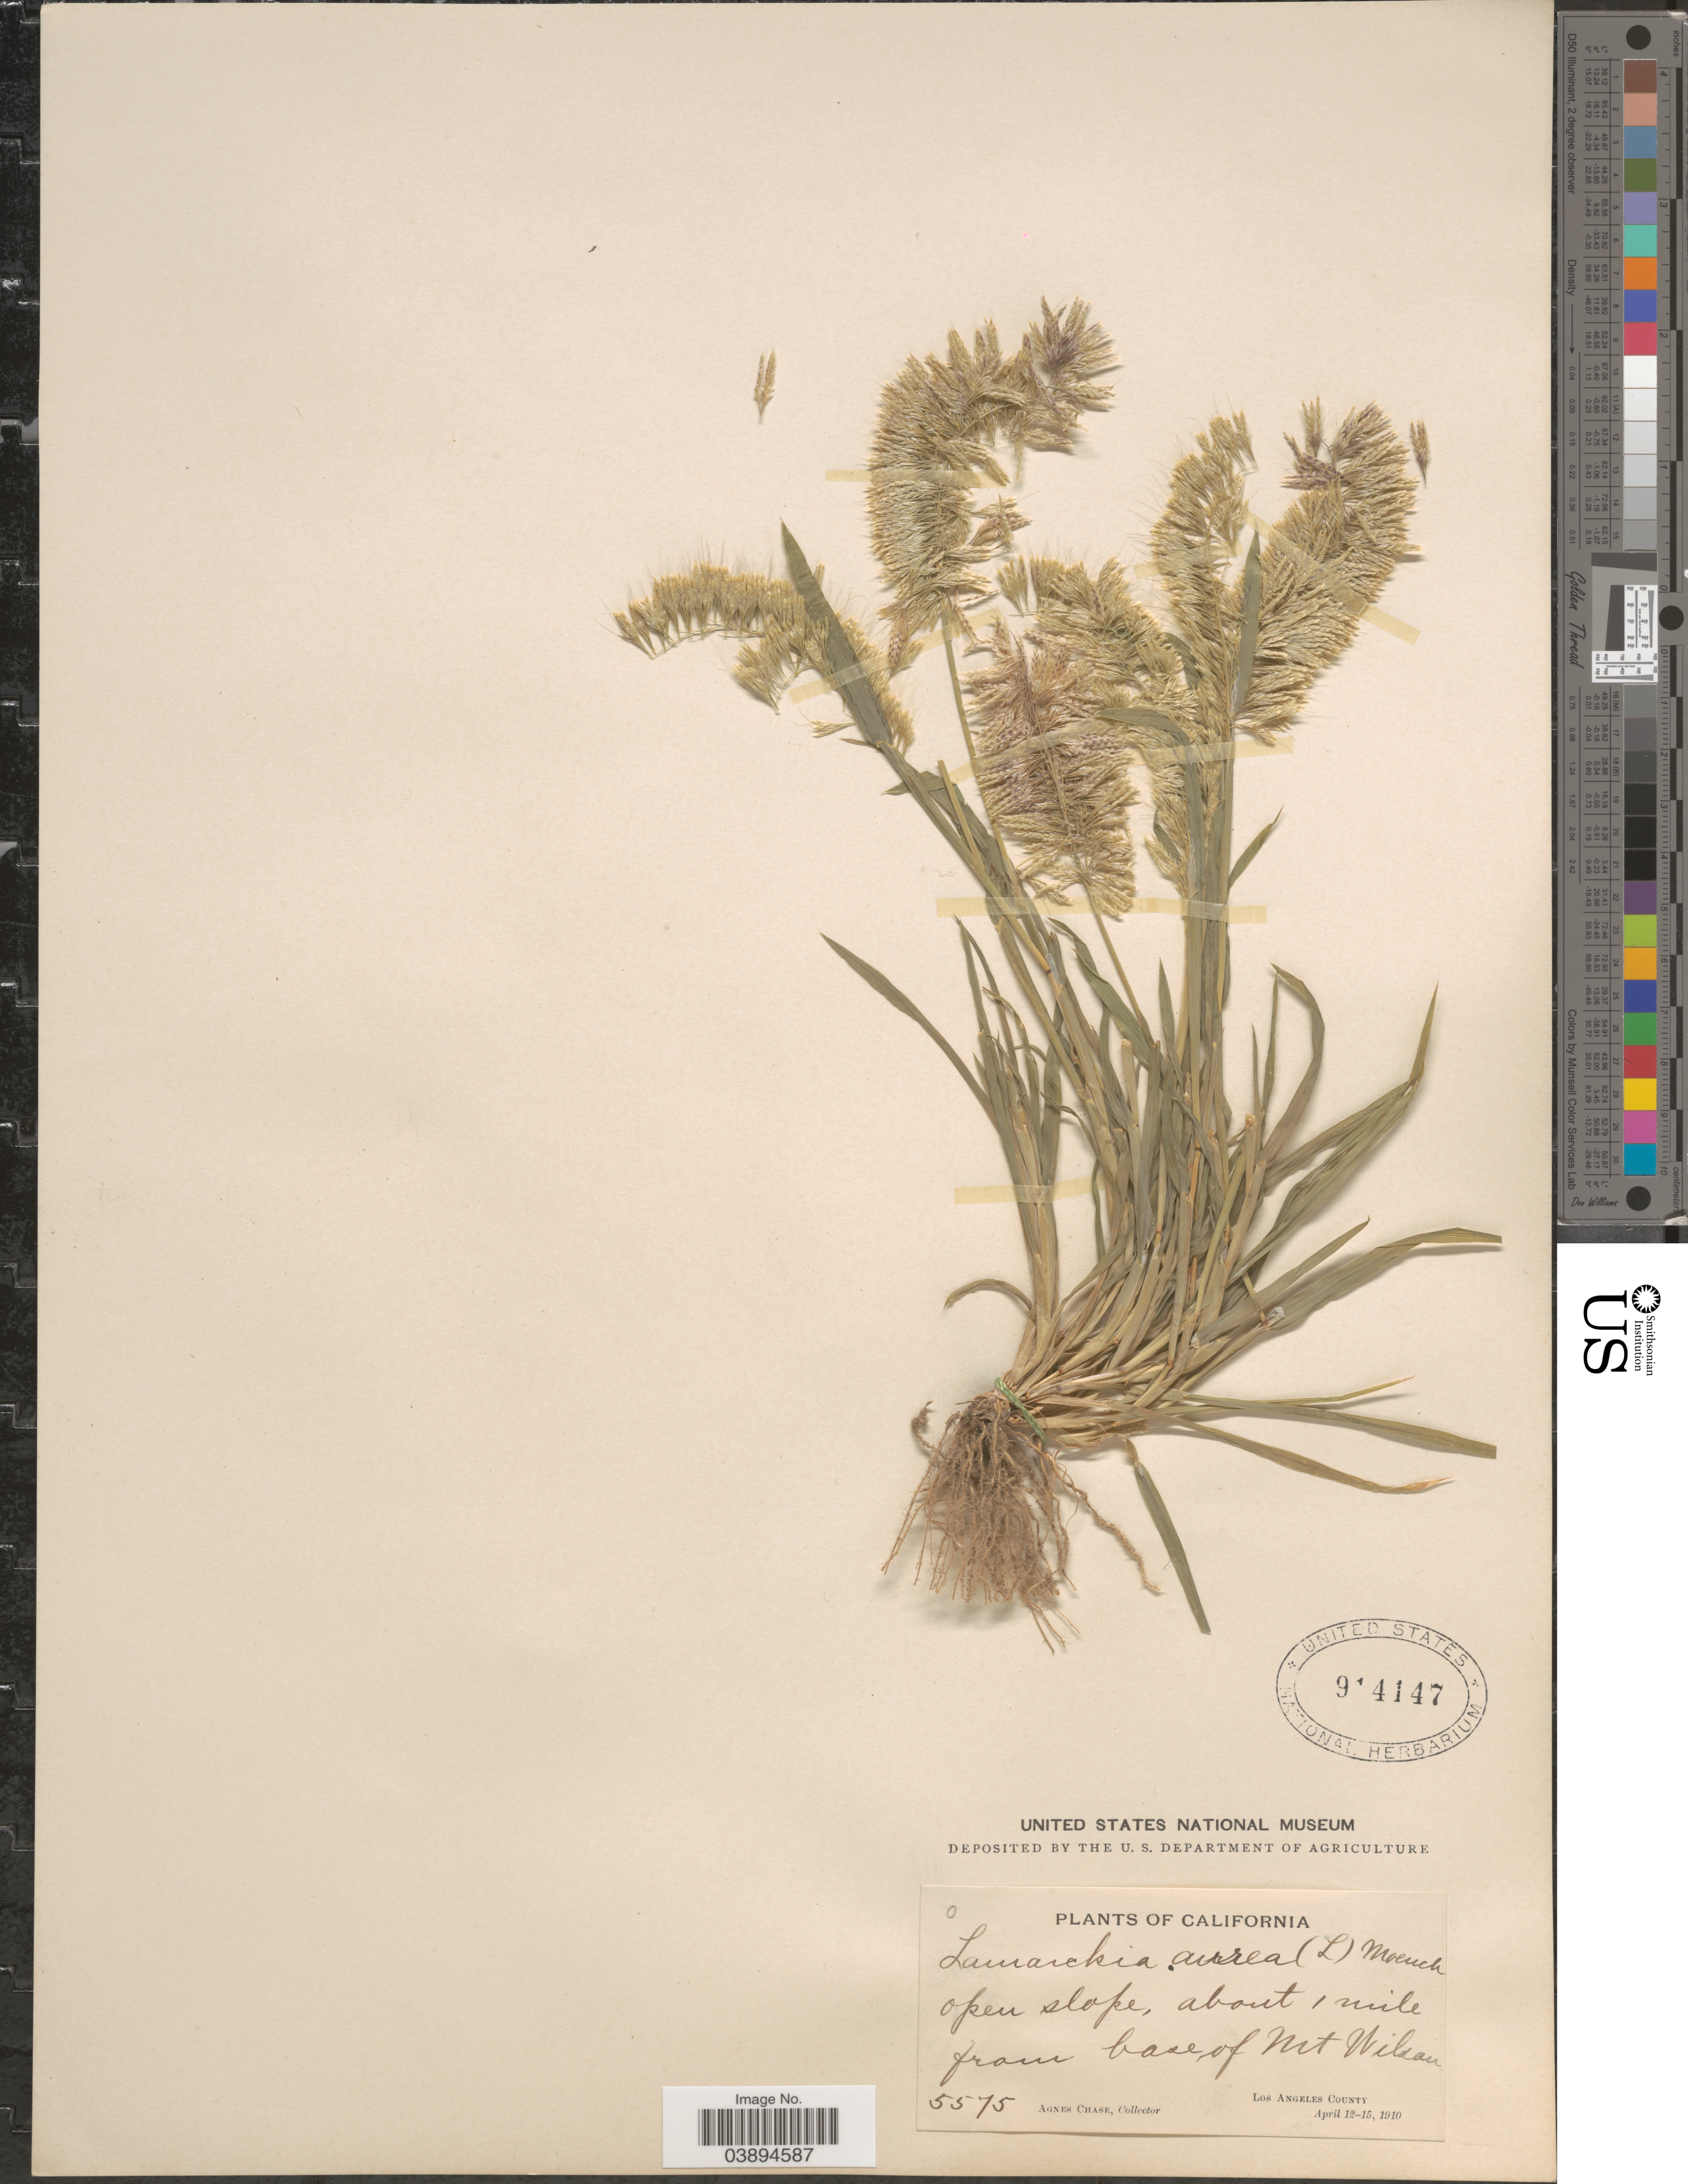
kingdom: Plantae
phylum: Tracheophyta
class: Liliopsida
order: Poales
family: Poaceae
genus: Lamarckia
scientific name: Lamarckia aurea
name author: (L.) Moench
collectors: A. Chase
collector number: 5575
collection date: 1910-04-12/1910-04-15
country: United States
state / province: California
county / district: Los Angeles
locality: About 1 mile from base of Mt Wilson. Los Angeles County.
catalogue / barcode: US 914147